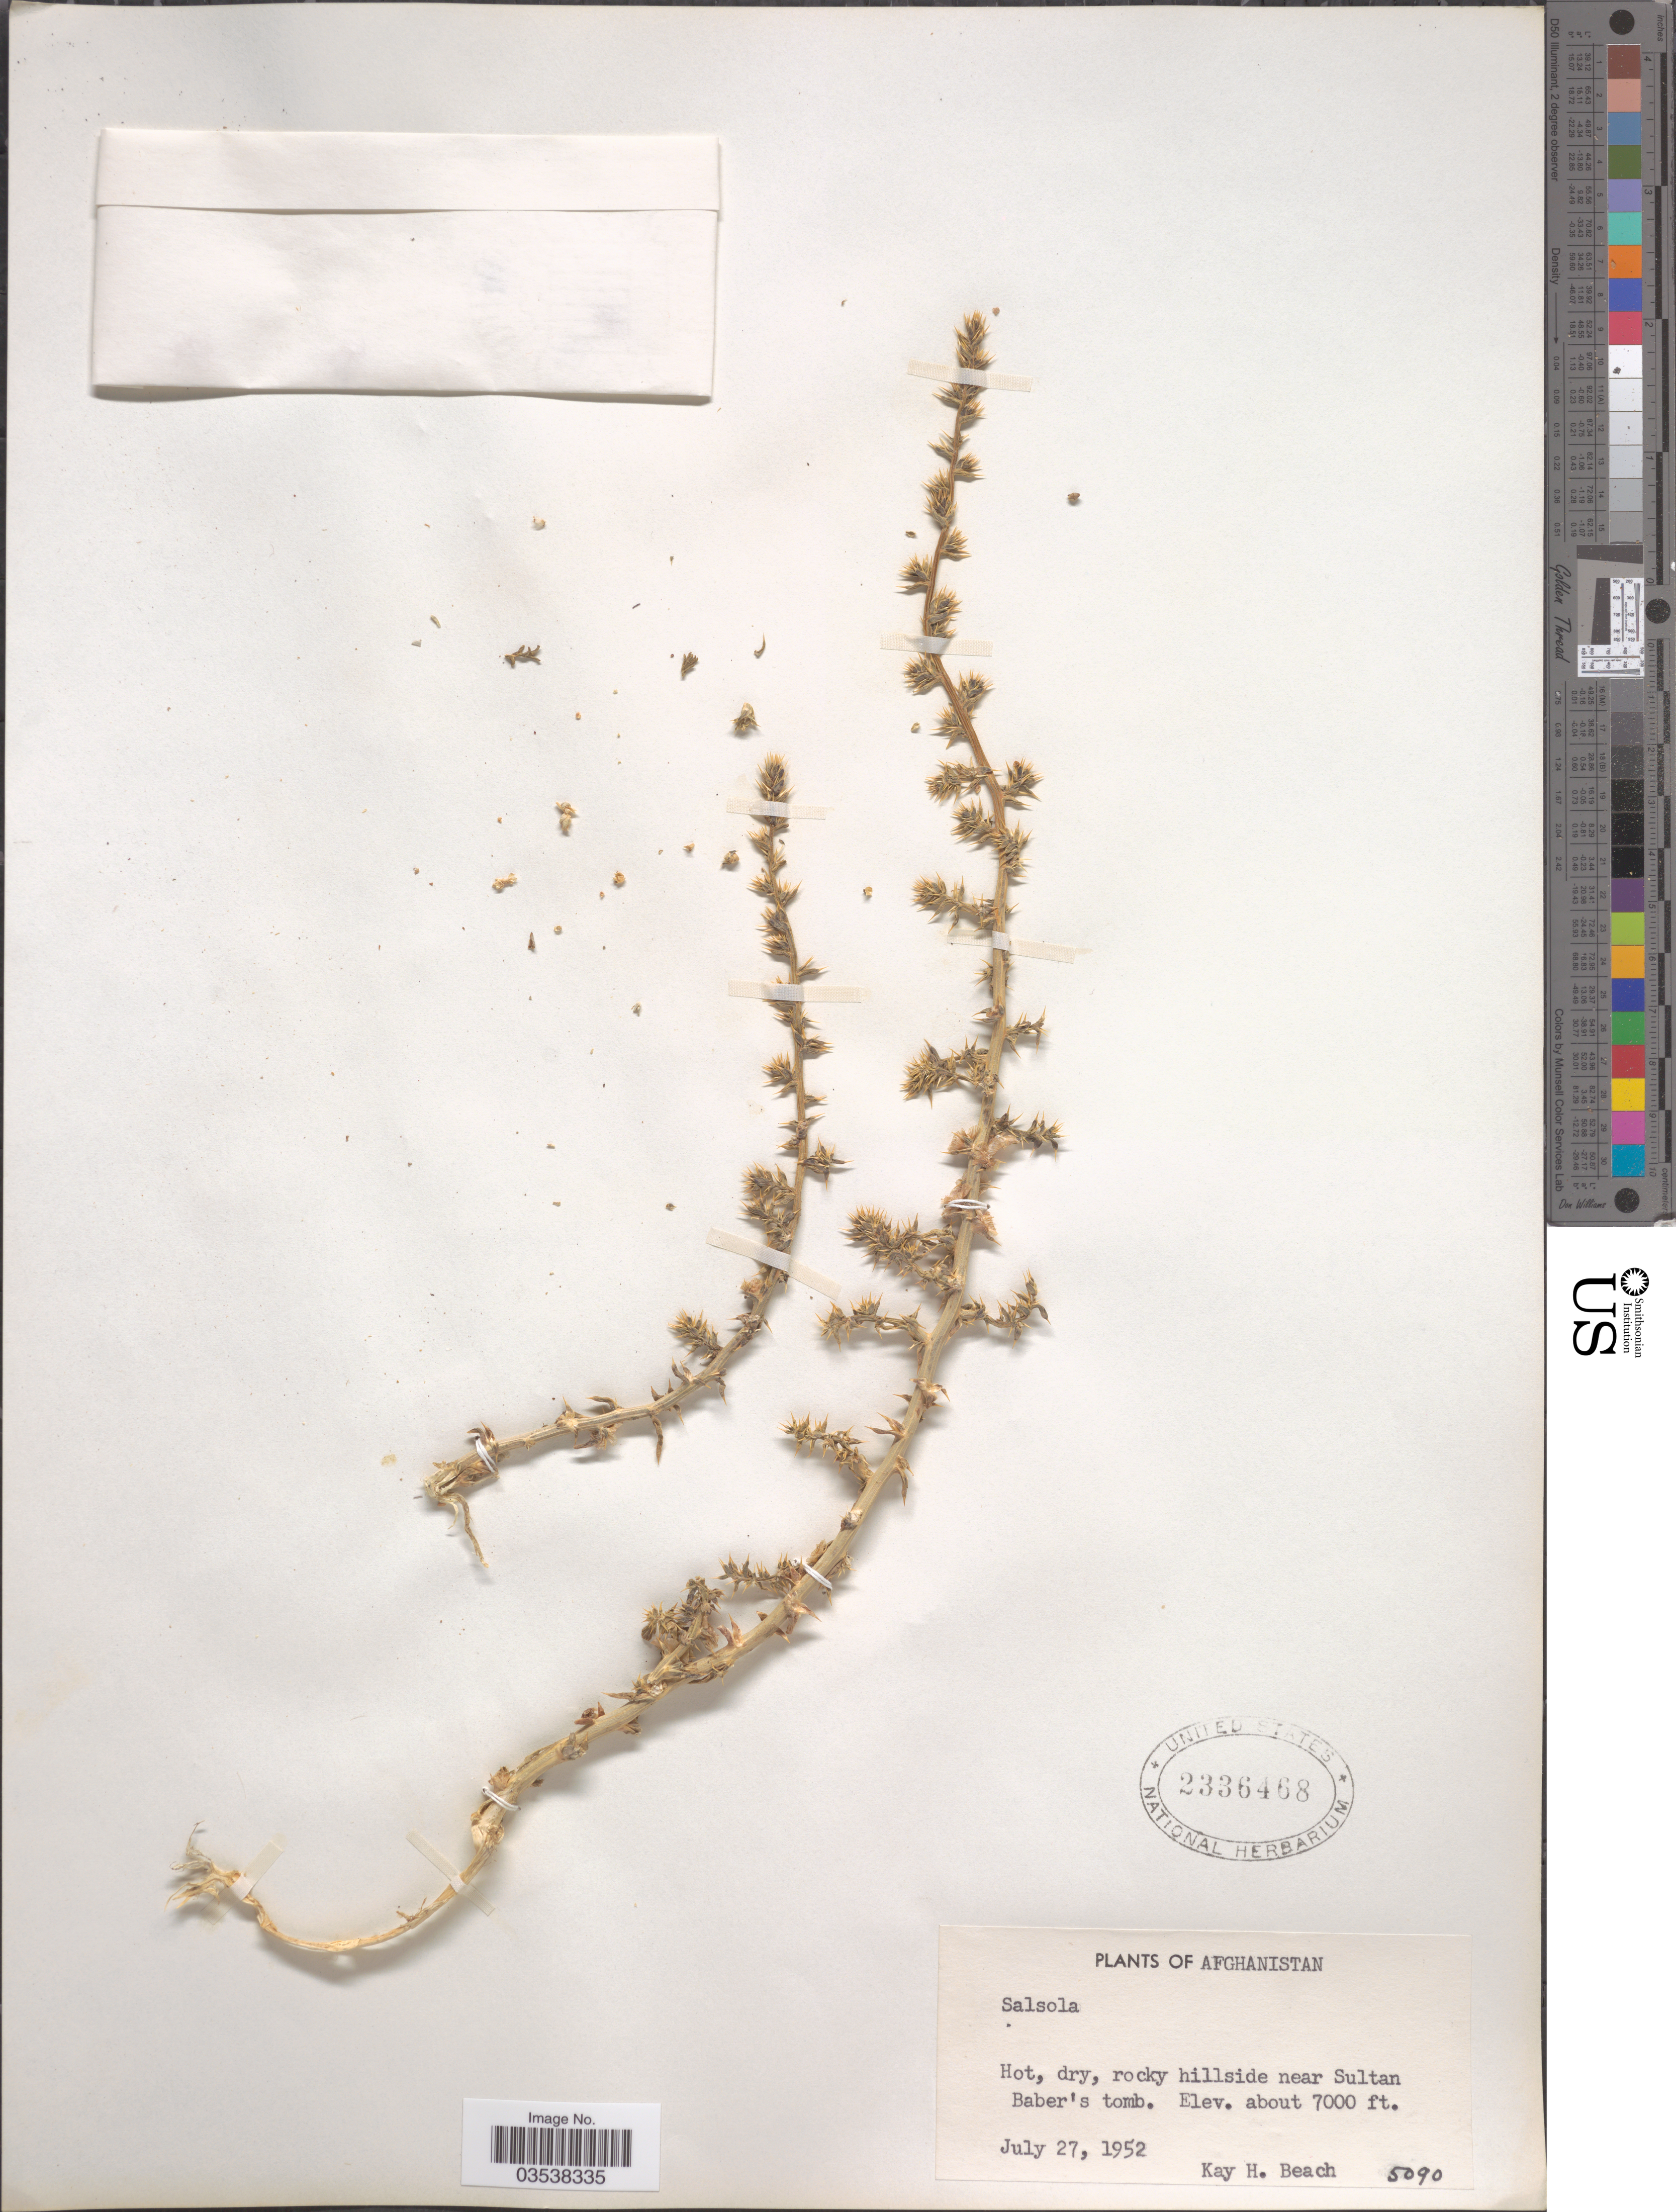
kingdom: Plantae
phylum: Tracheophyta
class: Magnoliopsida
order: Caryophyllales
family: Amaranthaceae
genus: Salsola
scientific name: Salsola sp.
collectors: K. H. Beach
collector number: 5090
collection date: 1952-07-27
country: Afghanistan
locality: Hillside near Sultan Baber's tomb.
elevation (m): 2134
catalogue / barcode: US 2336468